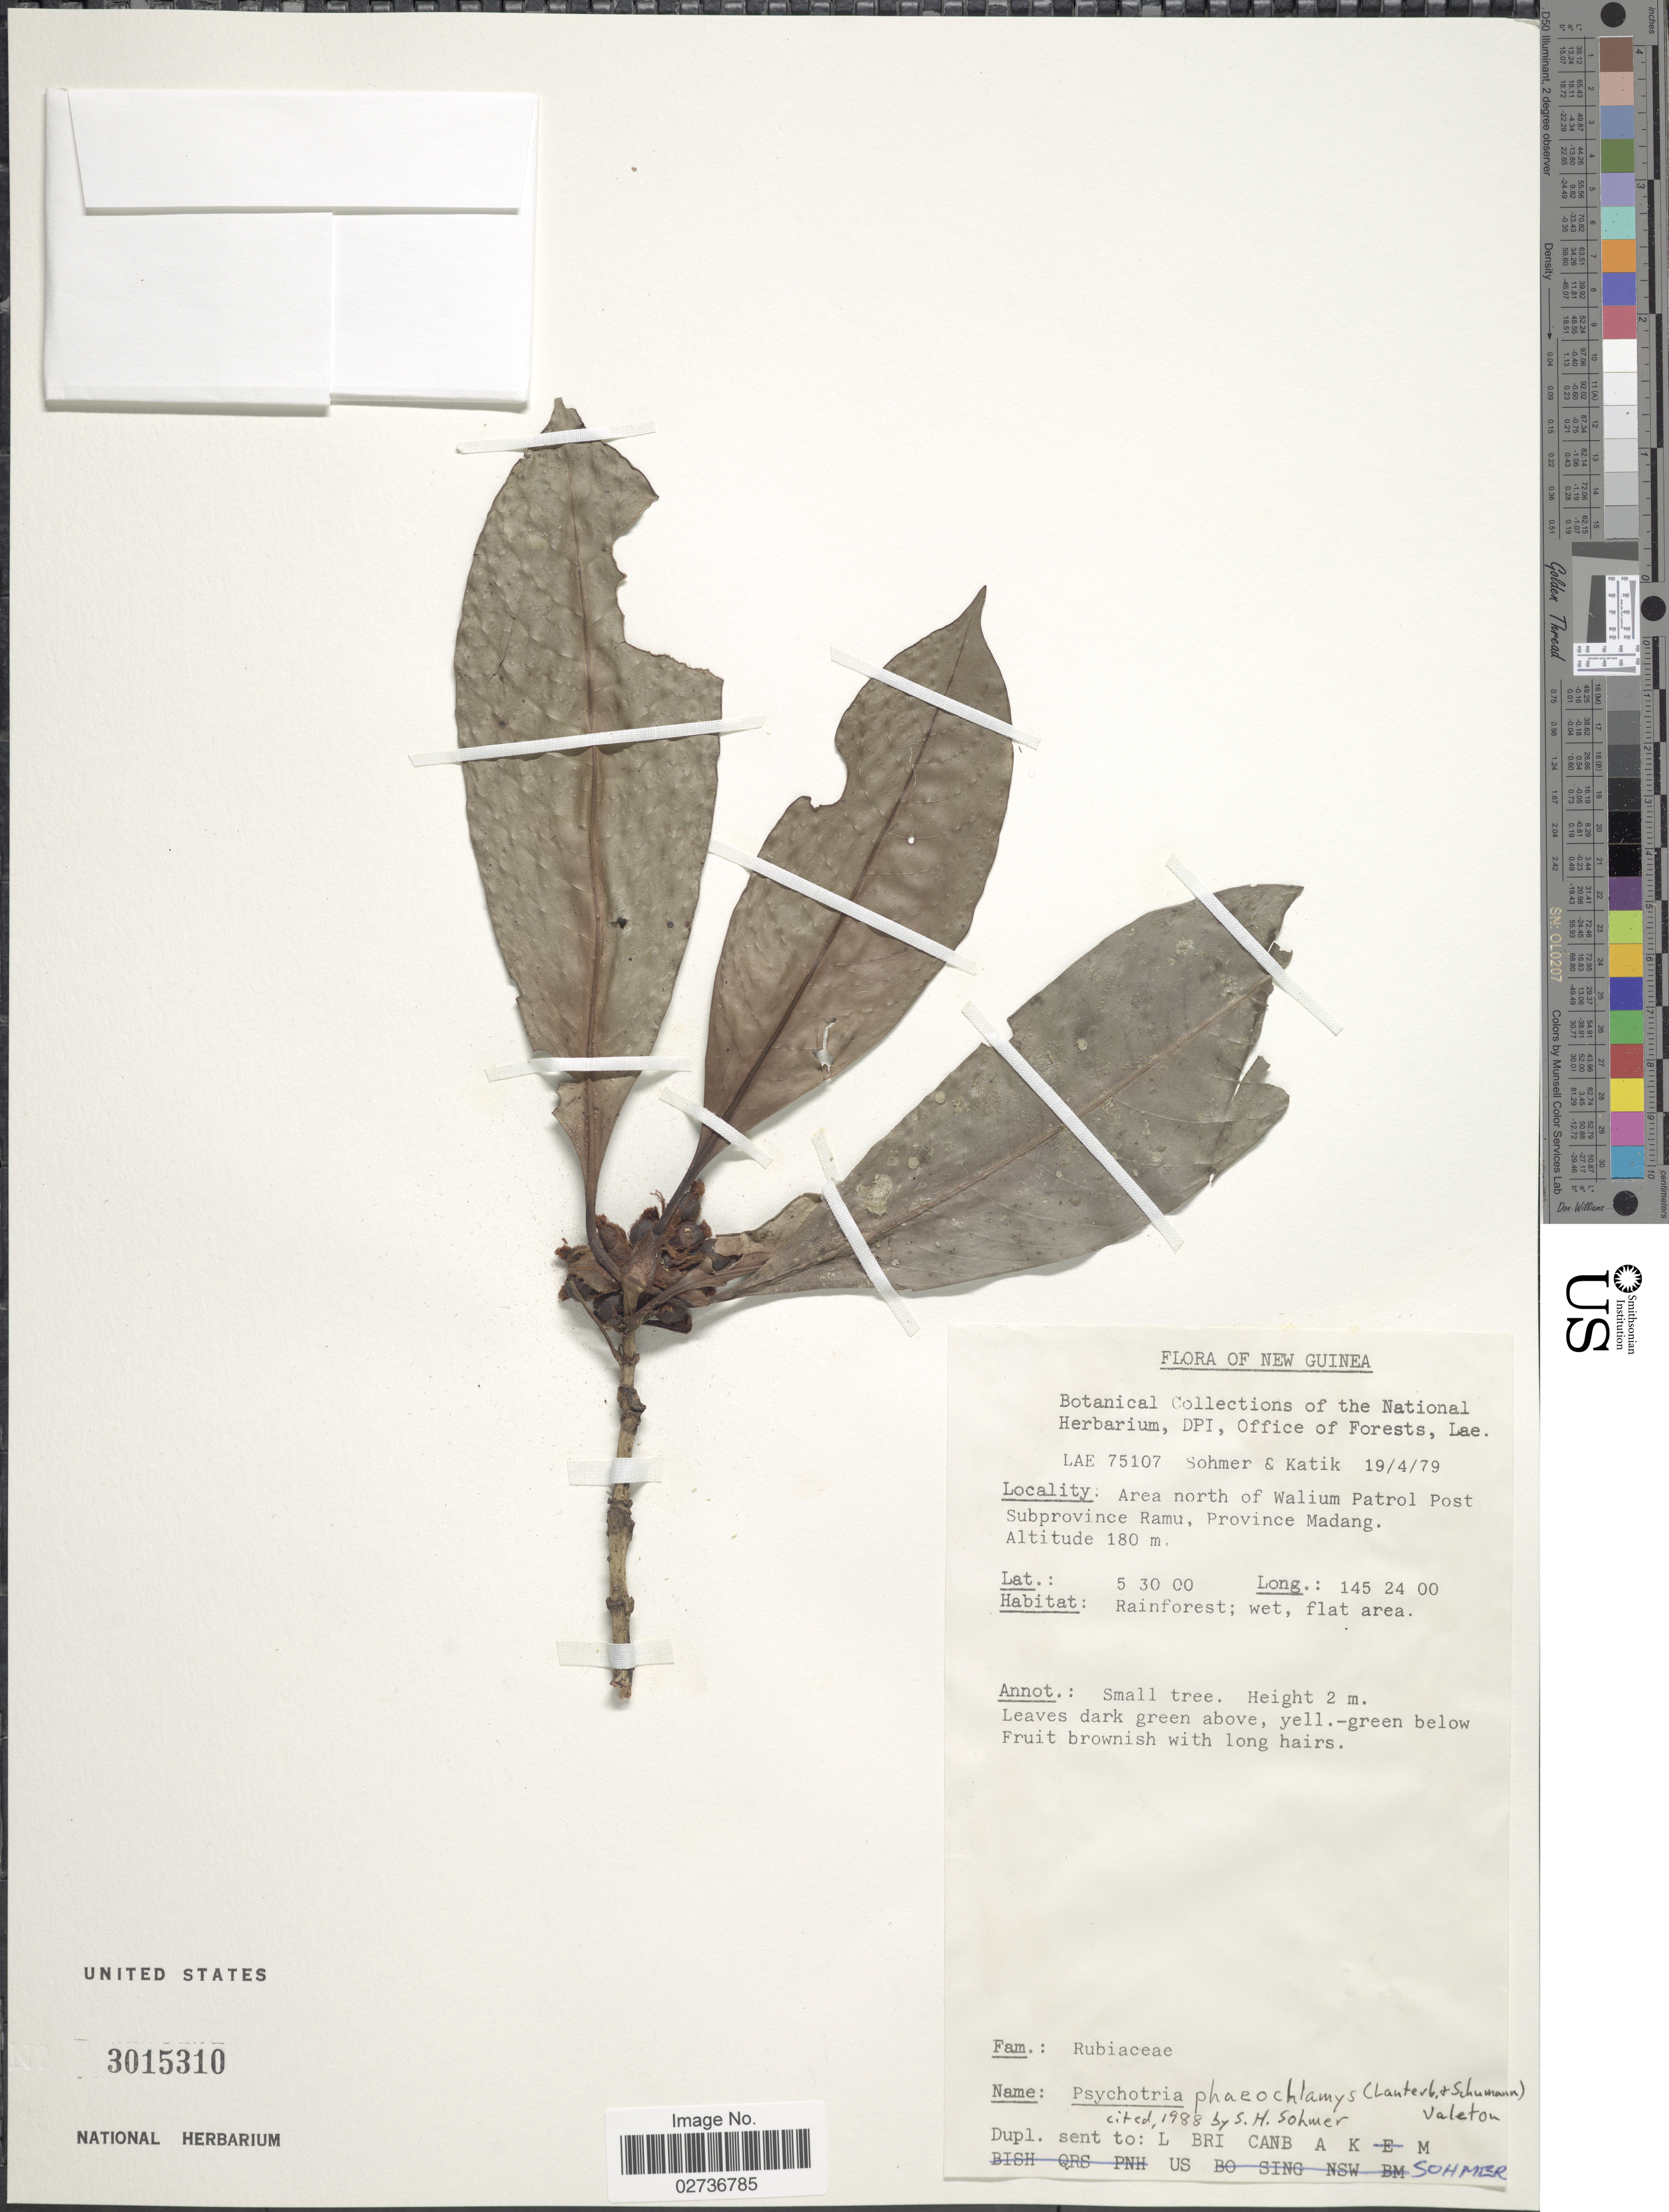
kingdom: Plantae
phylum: Tracheophyta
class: Magnoliopsida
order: Gentianales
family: Rubiaceae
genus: Psychotria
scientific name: Psychotria phaeochlamysoides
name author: Sohmer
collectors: S. H. Sohmer & Katik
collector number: LAE75107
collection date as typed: Transcribed d/m/y: 19/4/79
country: Papua New Guinea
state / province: Madang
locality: New Guinea. Area north of Walium Patrol Post Subprovince Ramu, Province Madang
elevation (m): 180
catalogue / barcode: US 3015310